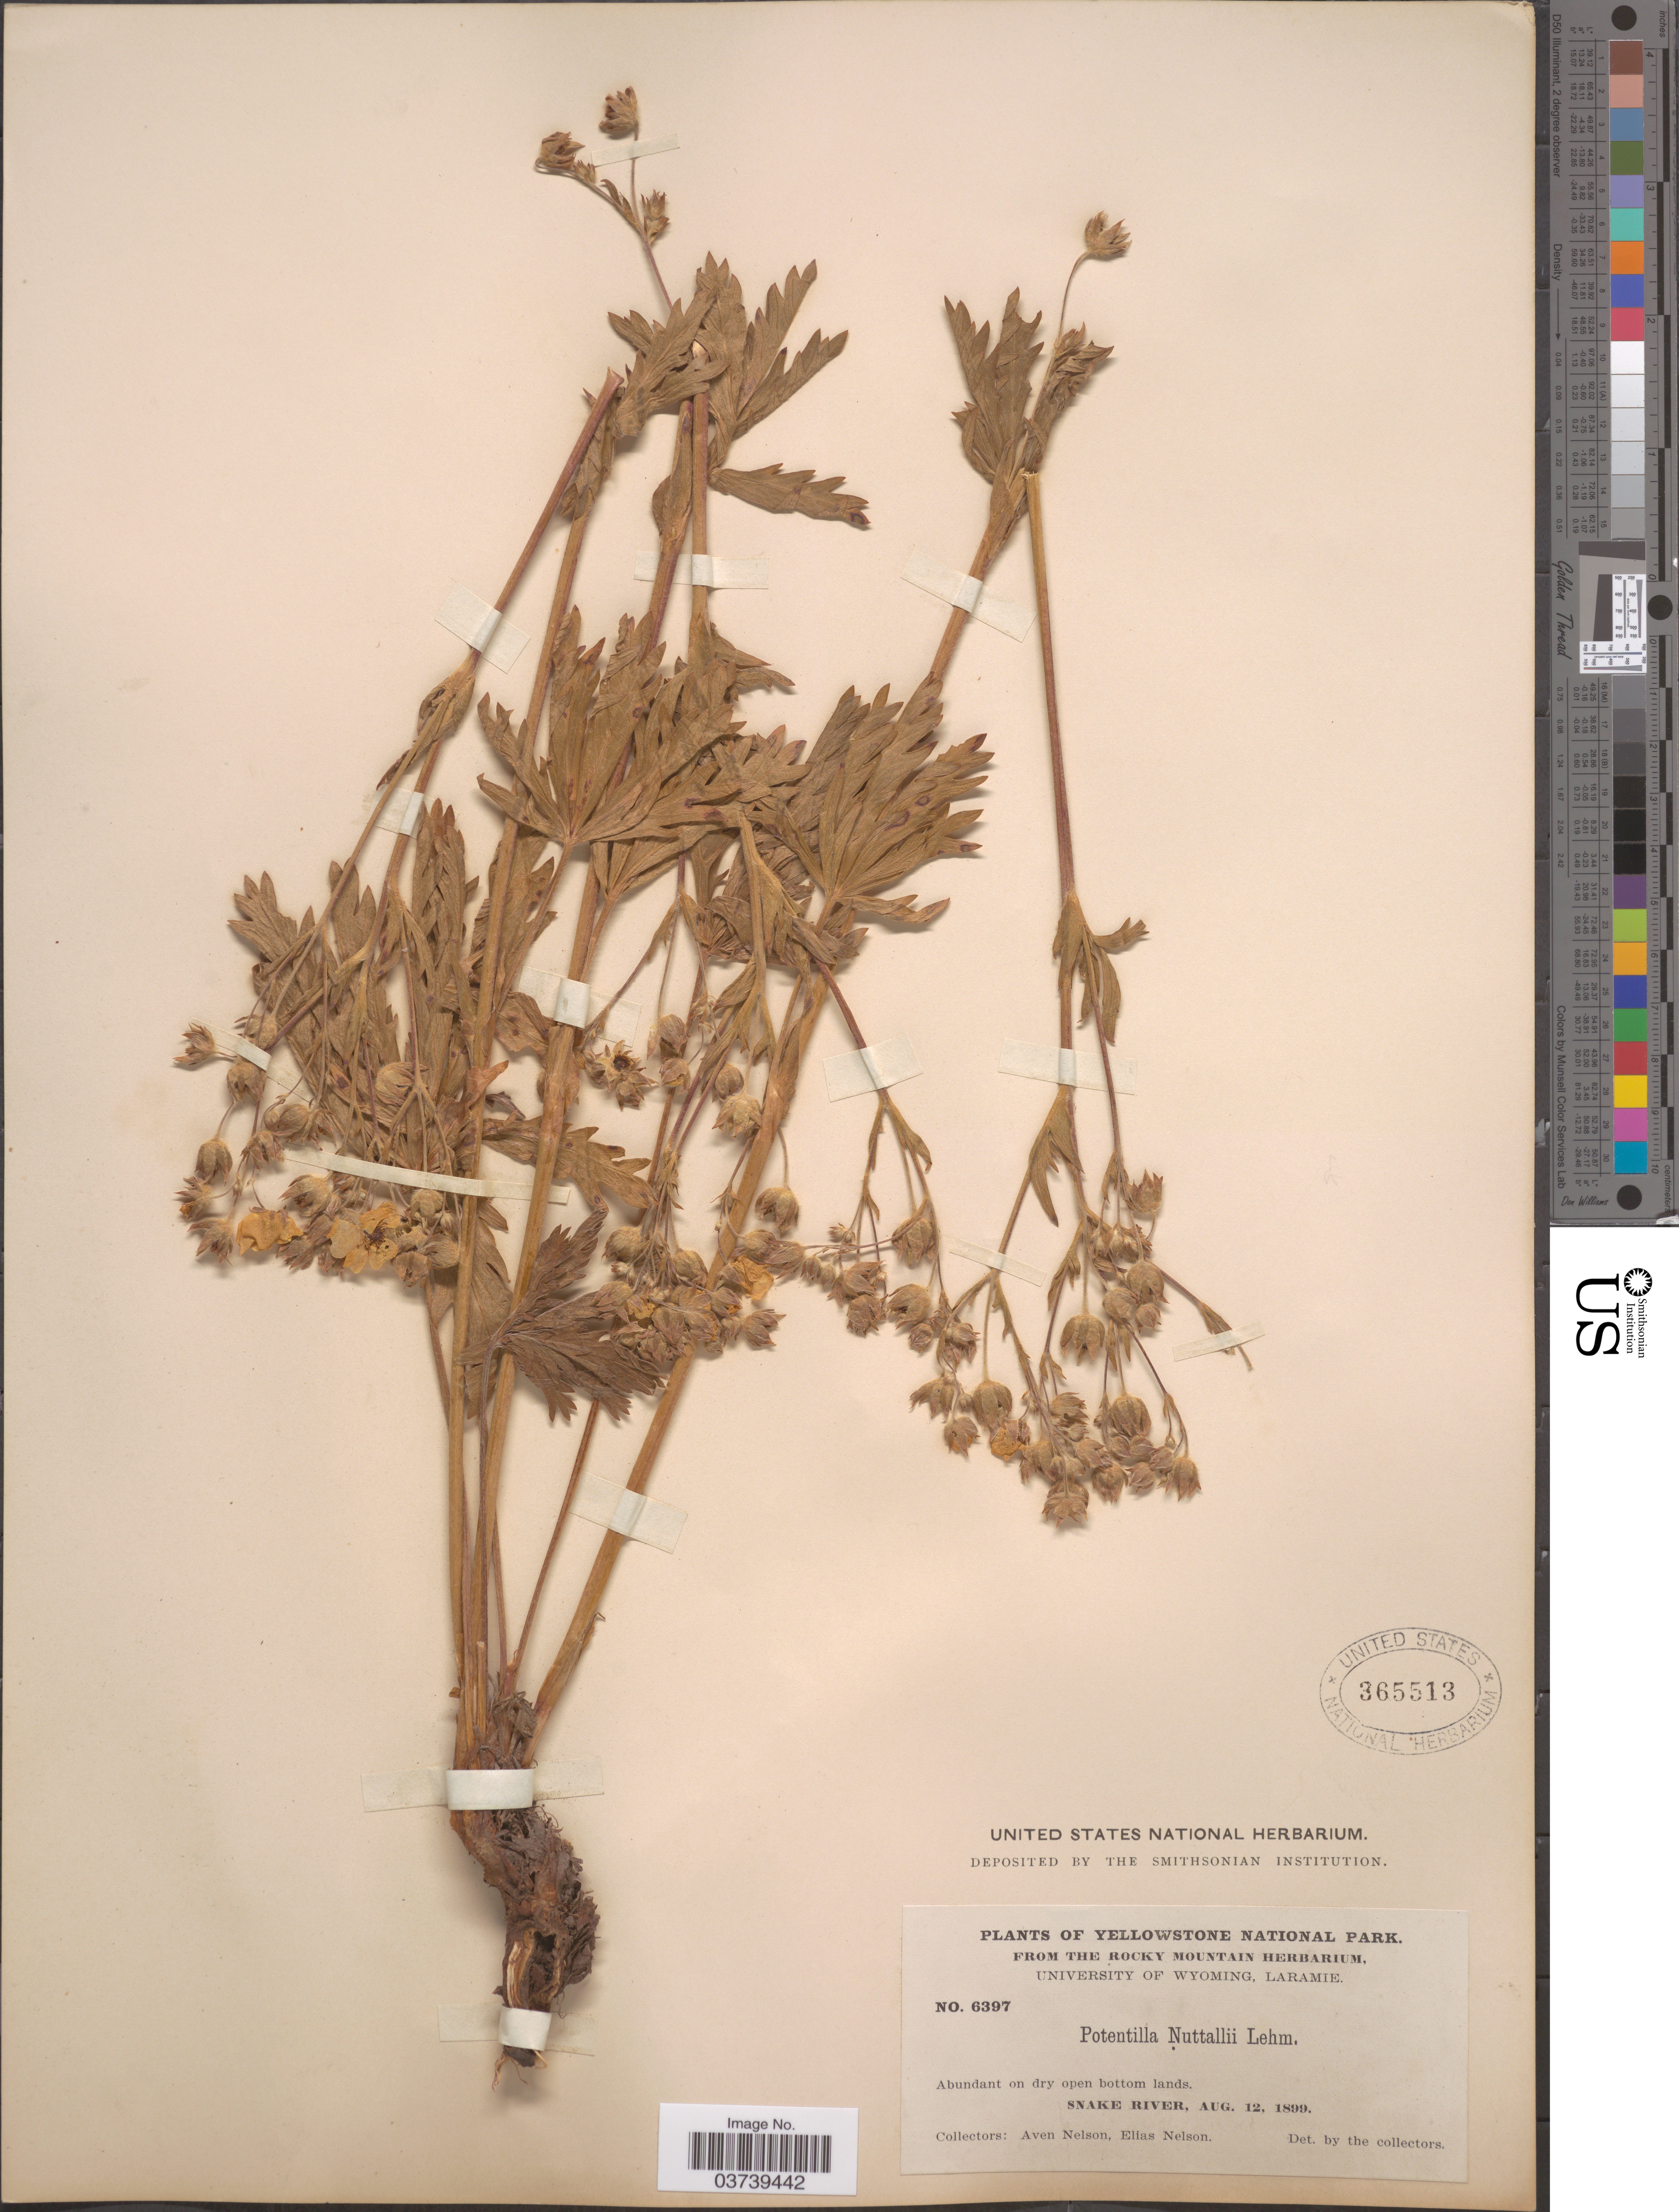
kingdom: Plantae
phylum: Tracheophyta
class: Magnoliopsida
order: Rosales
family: Rosaceae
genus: Potentilla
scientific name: Potentilla gracilis var. fastigiata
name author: (Nutt.) S. Watson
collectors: A. Nelson & E. Nelson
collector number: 6397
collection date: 1899-08-12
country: United States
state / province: Wyoming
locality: Yellowstone National Park. Snake River.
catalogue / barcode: US 365513